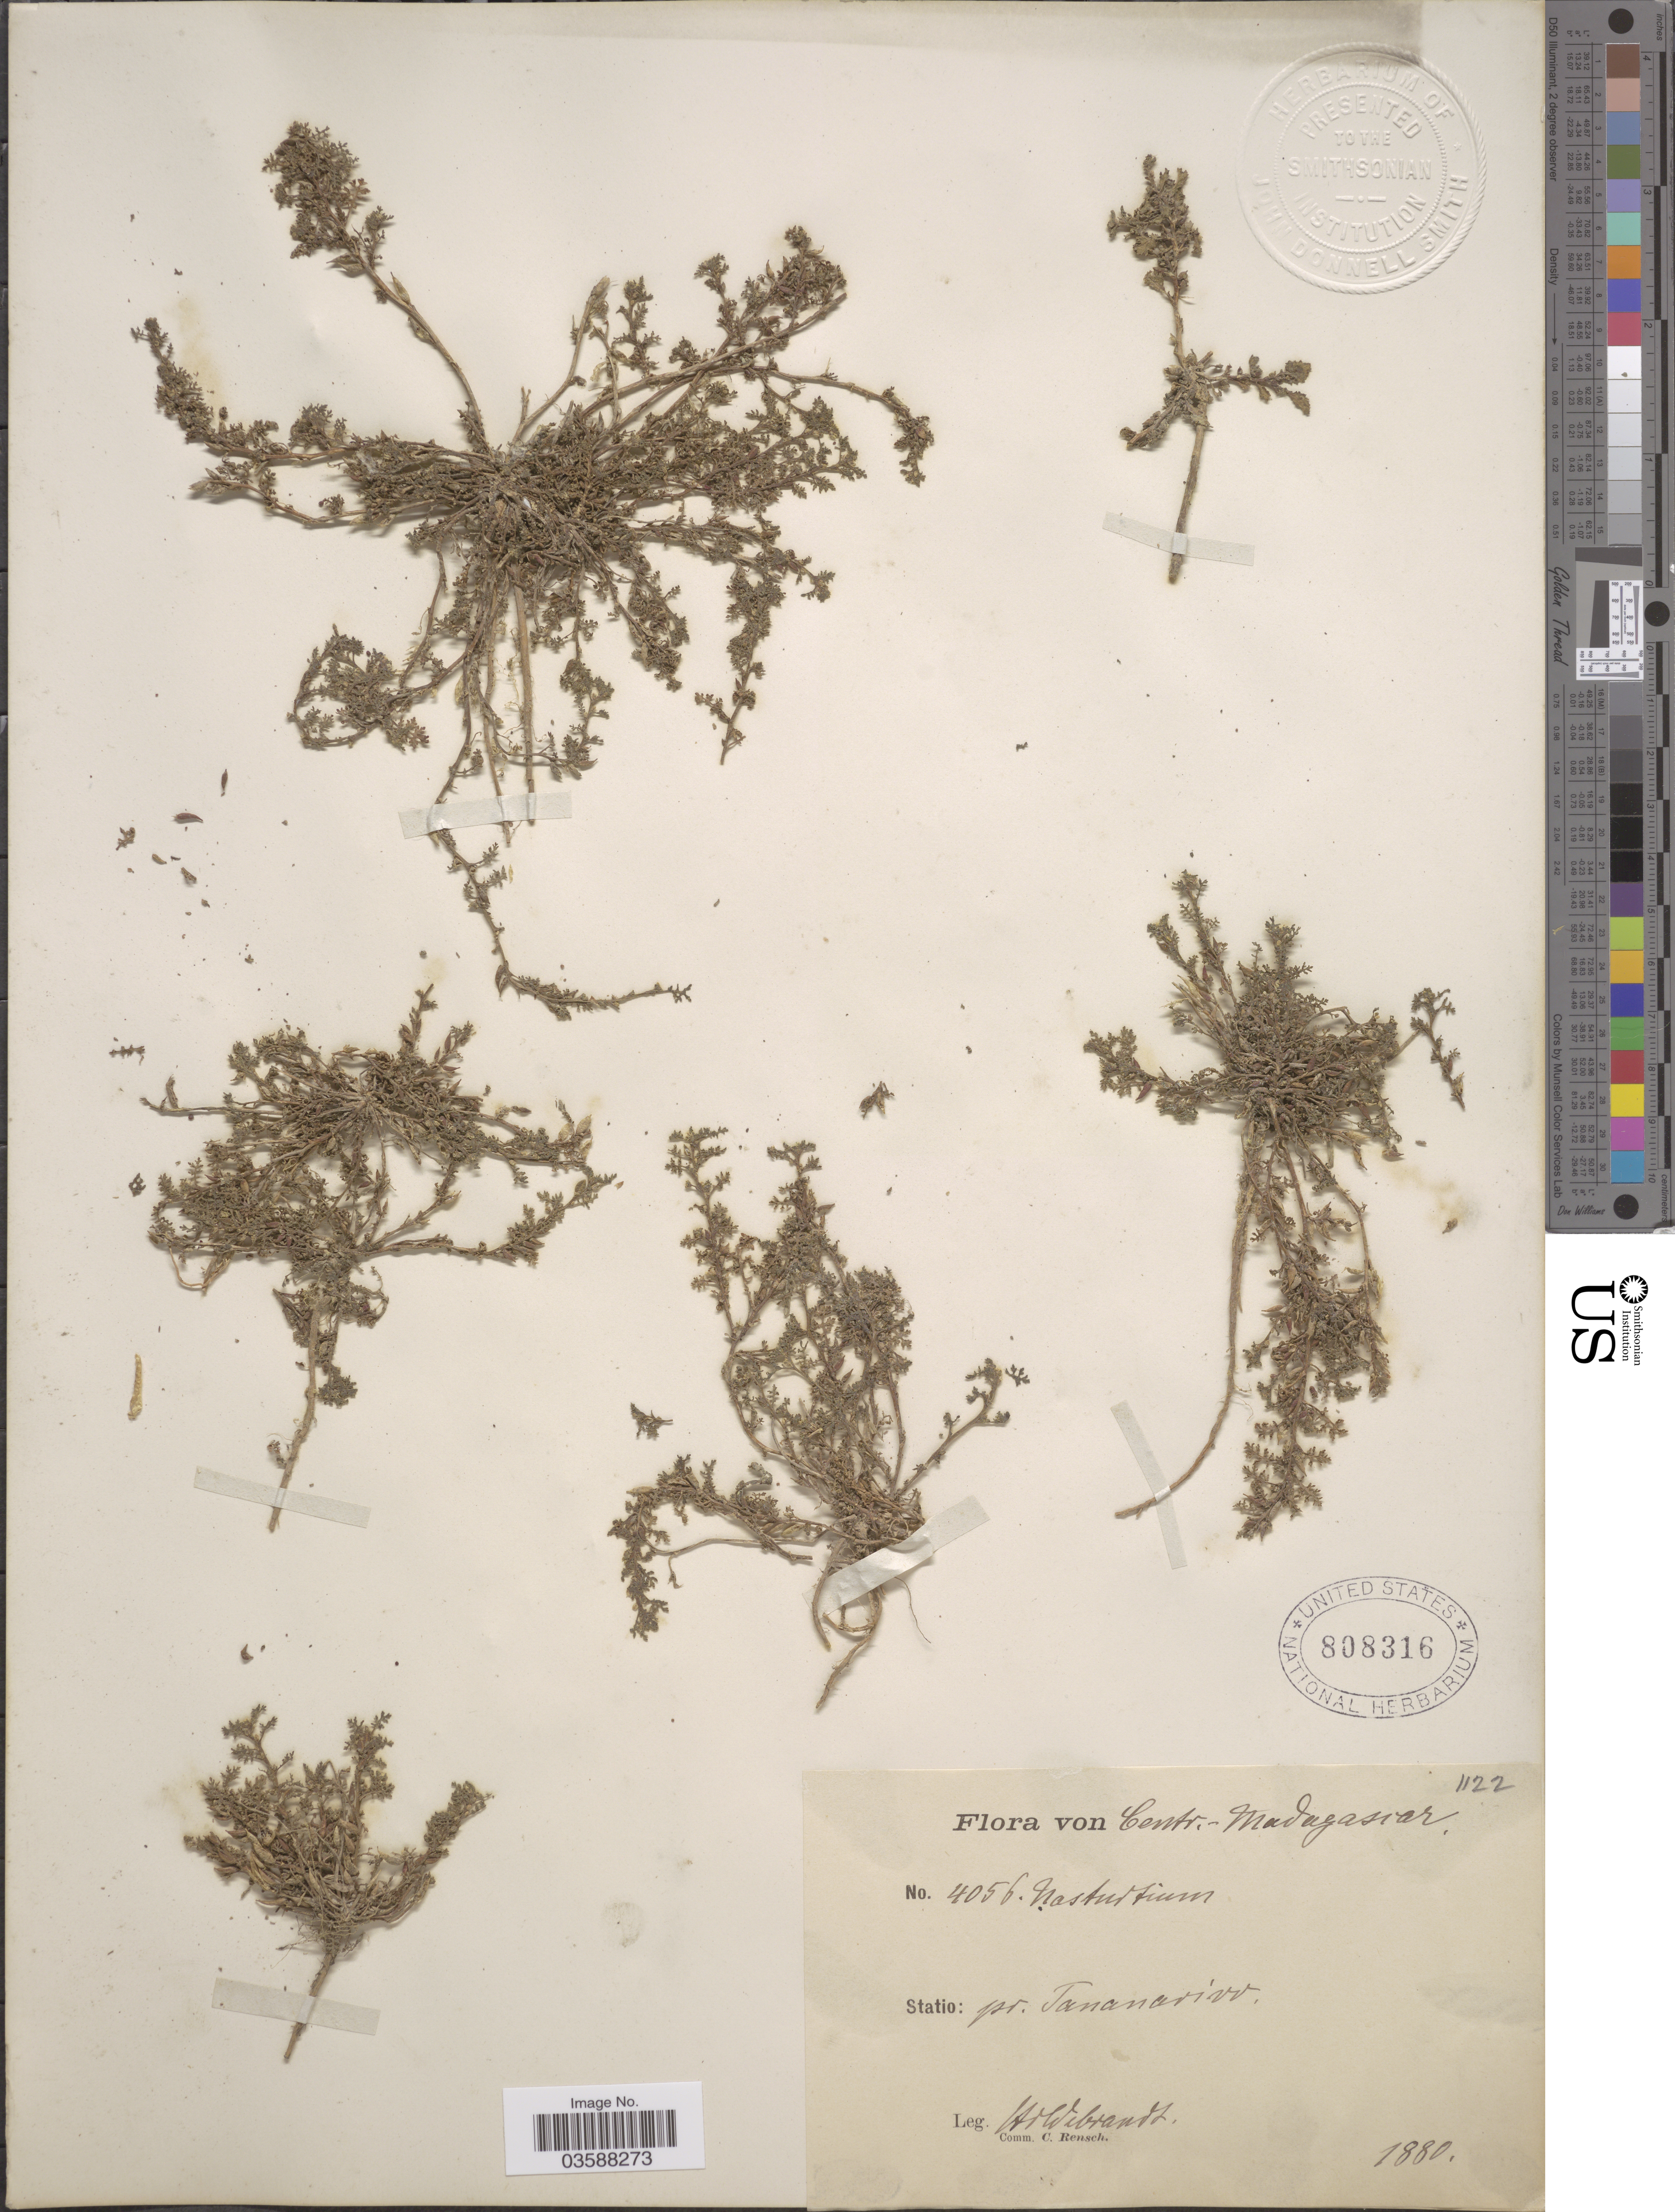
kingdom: Plantae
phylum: Tracheophyta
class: Magnoliopsida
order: Brassicales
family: Brassicaceae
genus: Rorippa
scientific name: Rorippa millefolia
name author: (Baker) Jonsell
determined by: Strong, Mark T., (BOT), Smithsonian Institution - National Museum of Natural History (UNITED STATES)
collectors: A. Webrandt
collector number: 4056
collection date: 1880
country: Madagascar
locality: Centr.-Madagascar. Pr. Tananarivo.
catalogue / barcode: US 808316